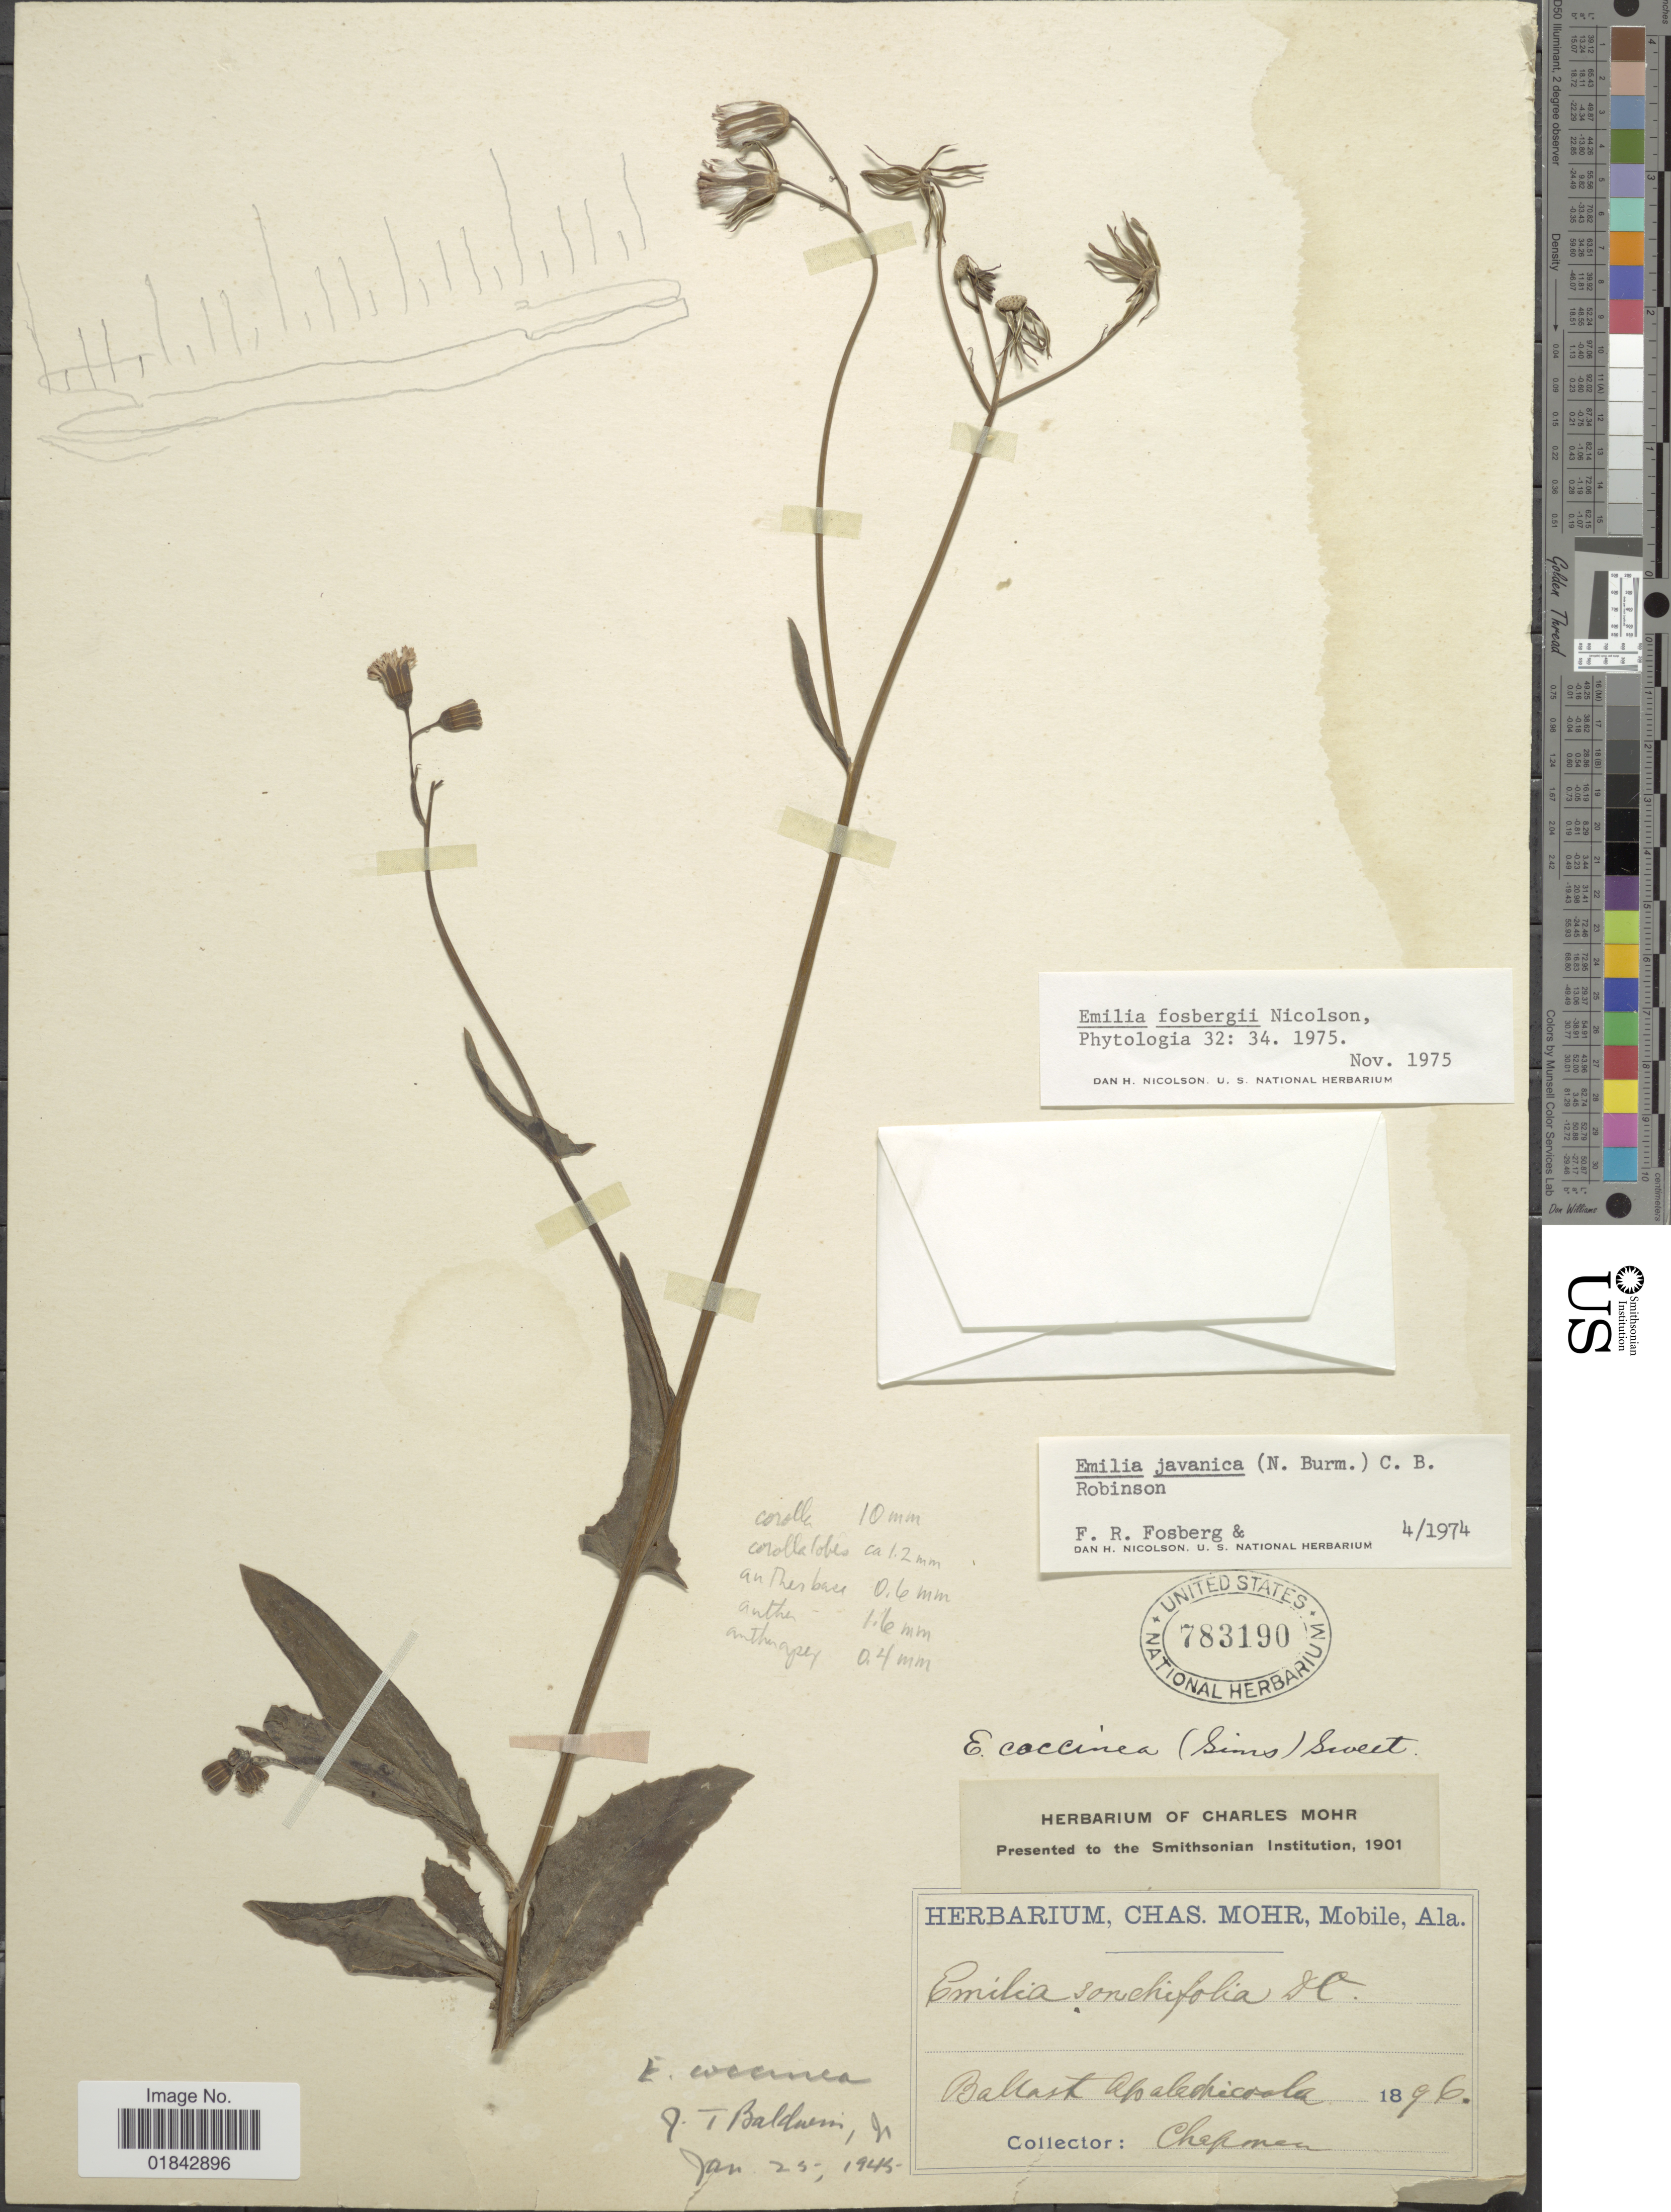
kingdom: Plantae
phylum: Tracheophyta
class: Magnoliopsida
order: Asterales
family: Asteraceae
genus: Emilia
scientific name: Emilia fosbergii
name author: Nicolson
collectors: A. Chapman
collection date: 1896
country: United States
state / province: Florida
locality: Bllash Apalachicola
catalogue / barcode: US 783190